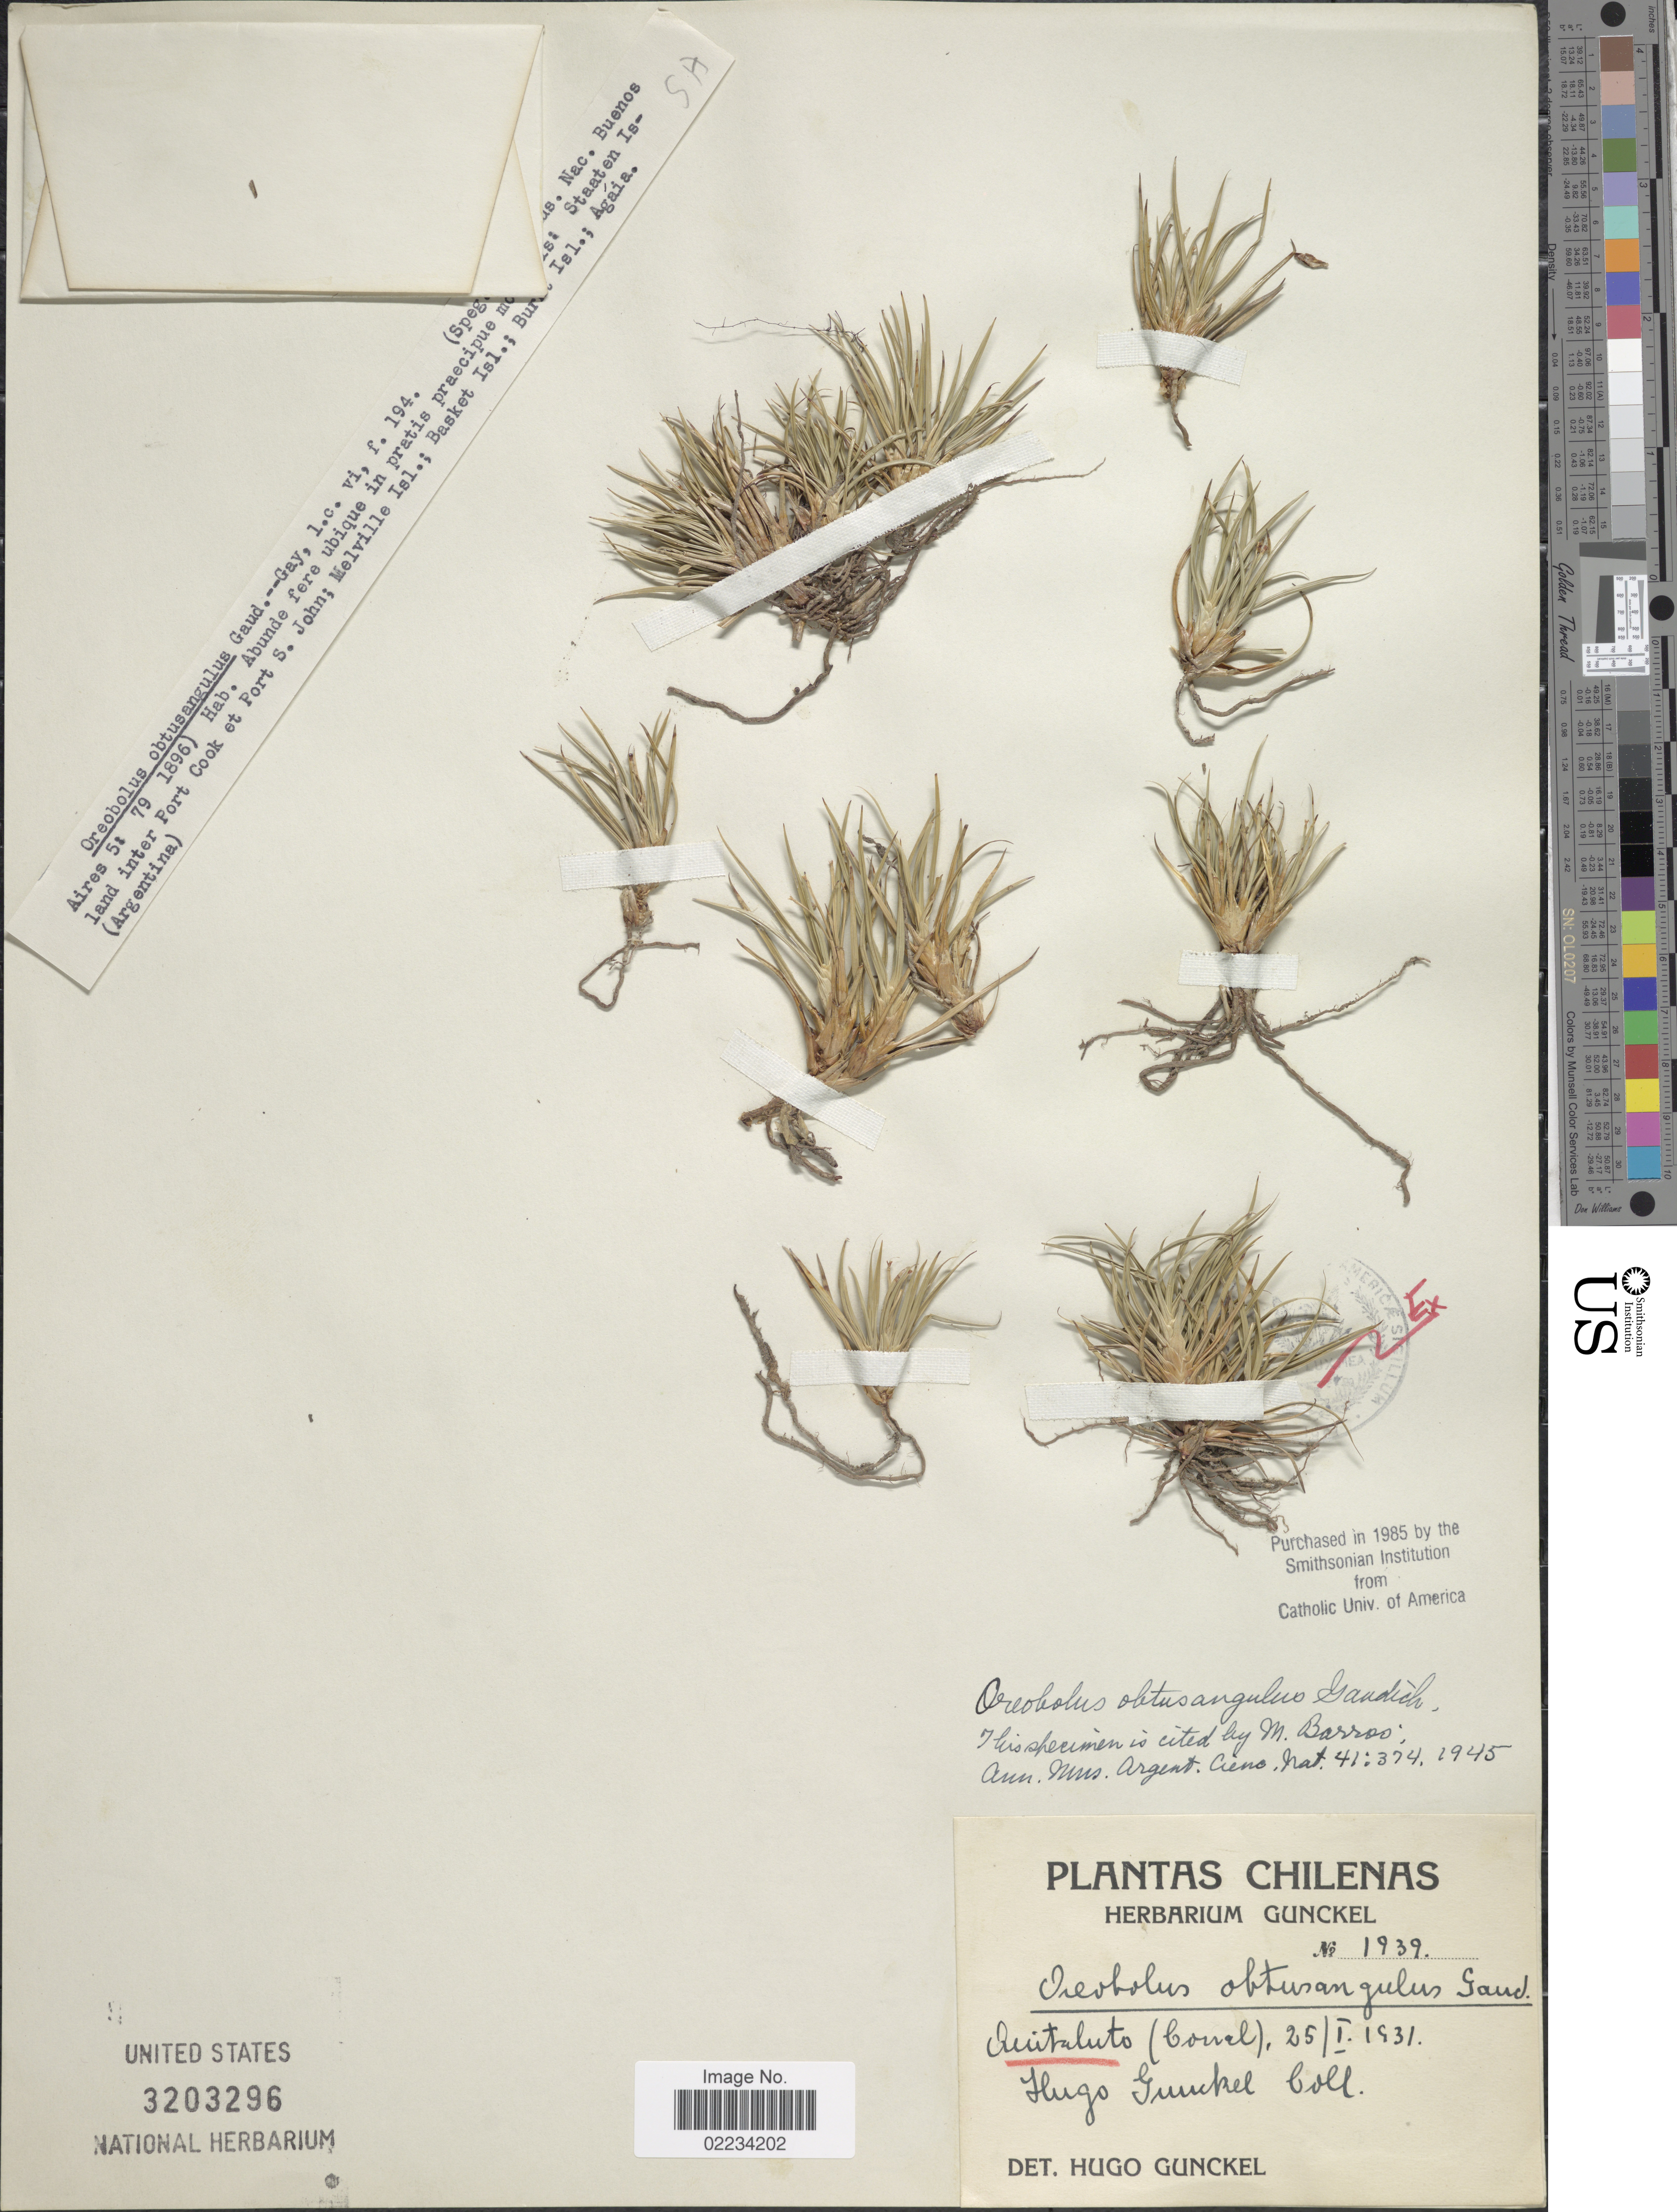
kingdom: Plantae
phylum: Tracheophyta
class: Liliopsida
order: Poales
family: Cyperaceae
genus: Oreobolus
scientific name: Oreobolus obtusangulus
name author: Gaudich.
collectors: H. Gunckel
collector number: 1939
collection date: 1931-01-25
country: Chile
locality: Quitaluto (Corral)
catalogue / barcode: US 3203296